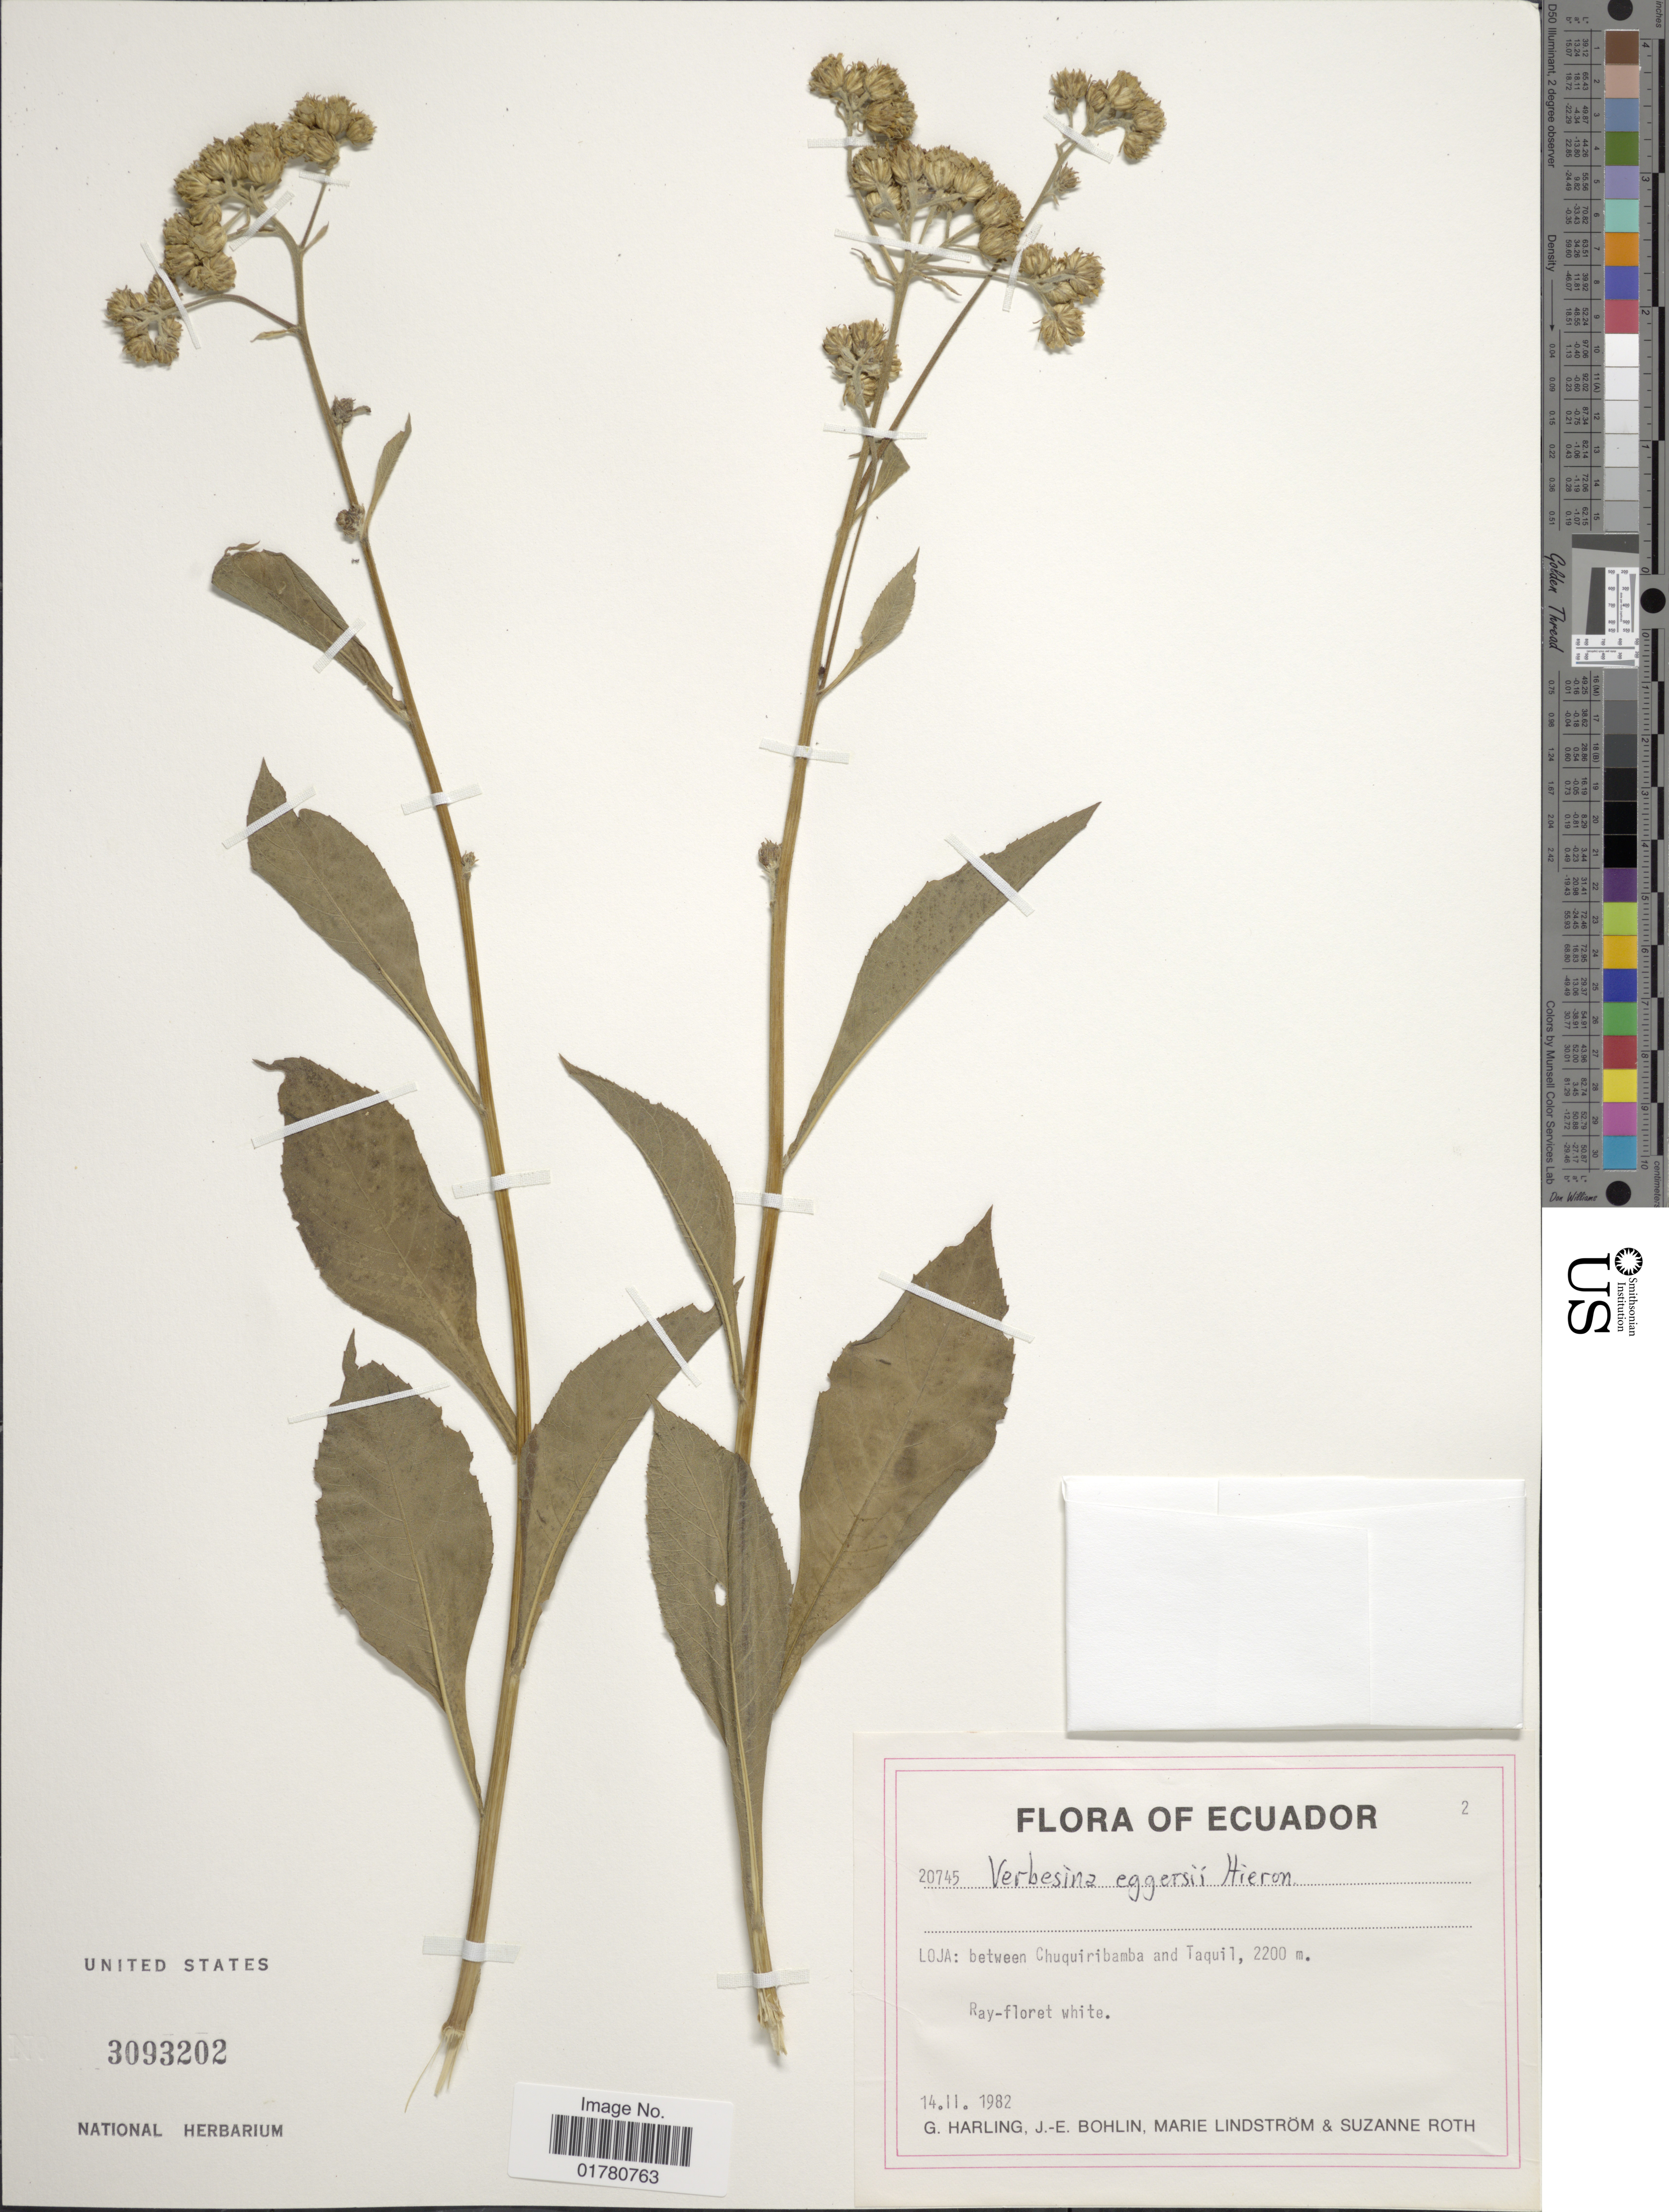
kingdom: Plantae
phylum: Tracheophyta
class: Magnoliopsida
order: Asterales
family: Asteraceae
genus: Verbesina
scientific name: Verbesina eggersii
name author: Hieron.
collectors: G. Harling, J. Bohlin, M. Lindström & S. Roth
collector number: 20745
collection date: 1982-02-14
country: Ecuador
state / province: Loja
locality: Between Chuquiribamba and Taquil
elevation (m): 2200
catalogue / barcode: US 3093202